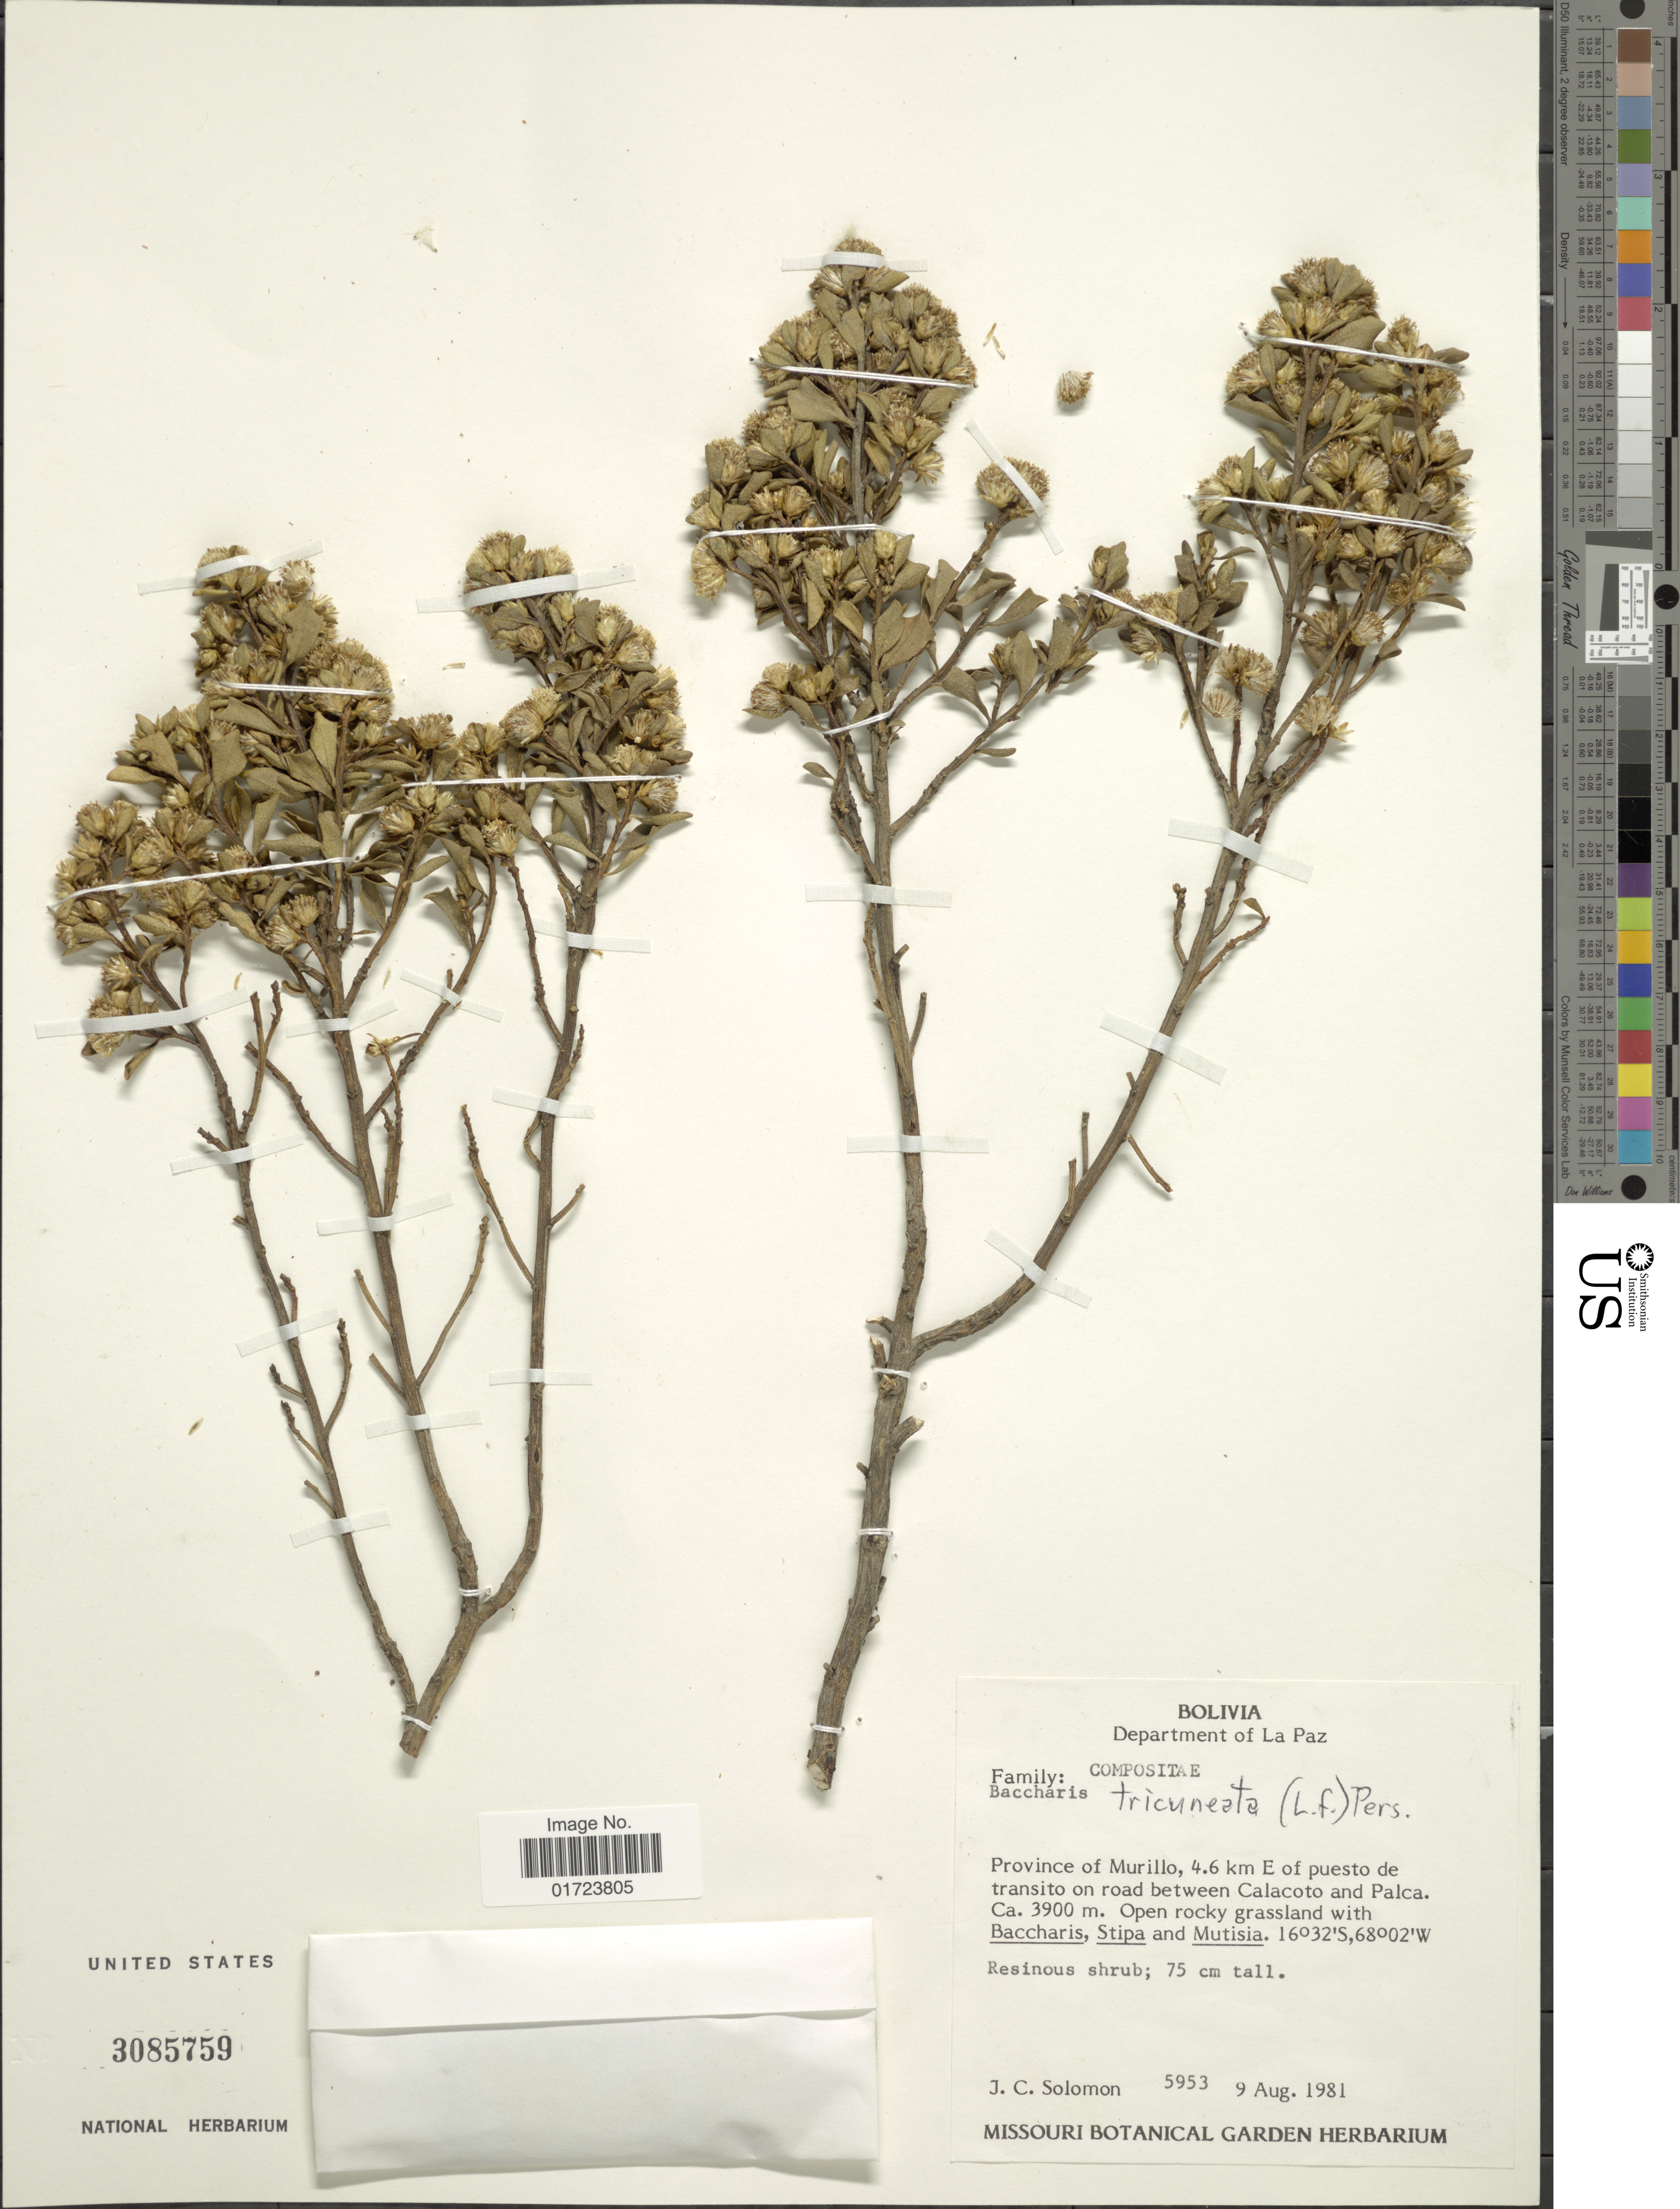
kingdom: Plantae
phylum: Tracheophyta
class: Magnoliopsida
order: Asterales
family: Asteraceae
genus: Baccharis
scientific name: Baccharis tricuneata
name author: (L. f.) Pers.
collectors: J. C. Solomon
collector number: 5953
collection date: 1981-08-09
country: Bolivia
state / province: La Paz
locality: Department of La Paz. Province of Murillo, 4.6 km E of puesto de transito on road between Calacoto and Palca.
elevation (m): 3900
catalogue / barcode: US 3085759